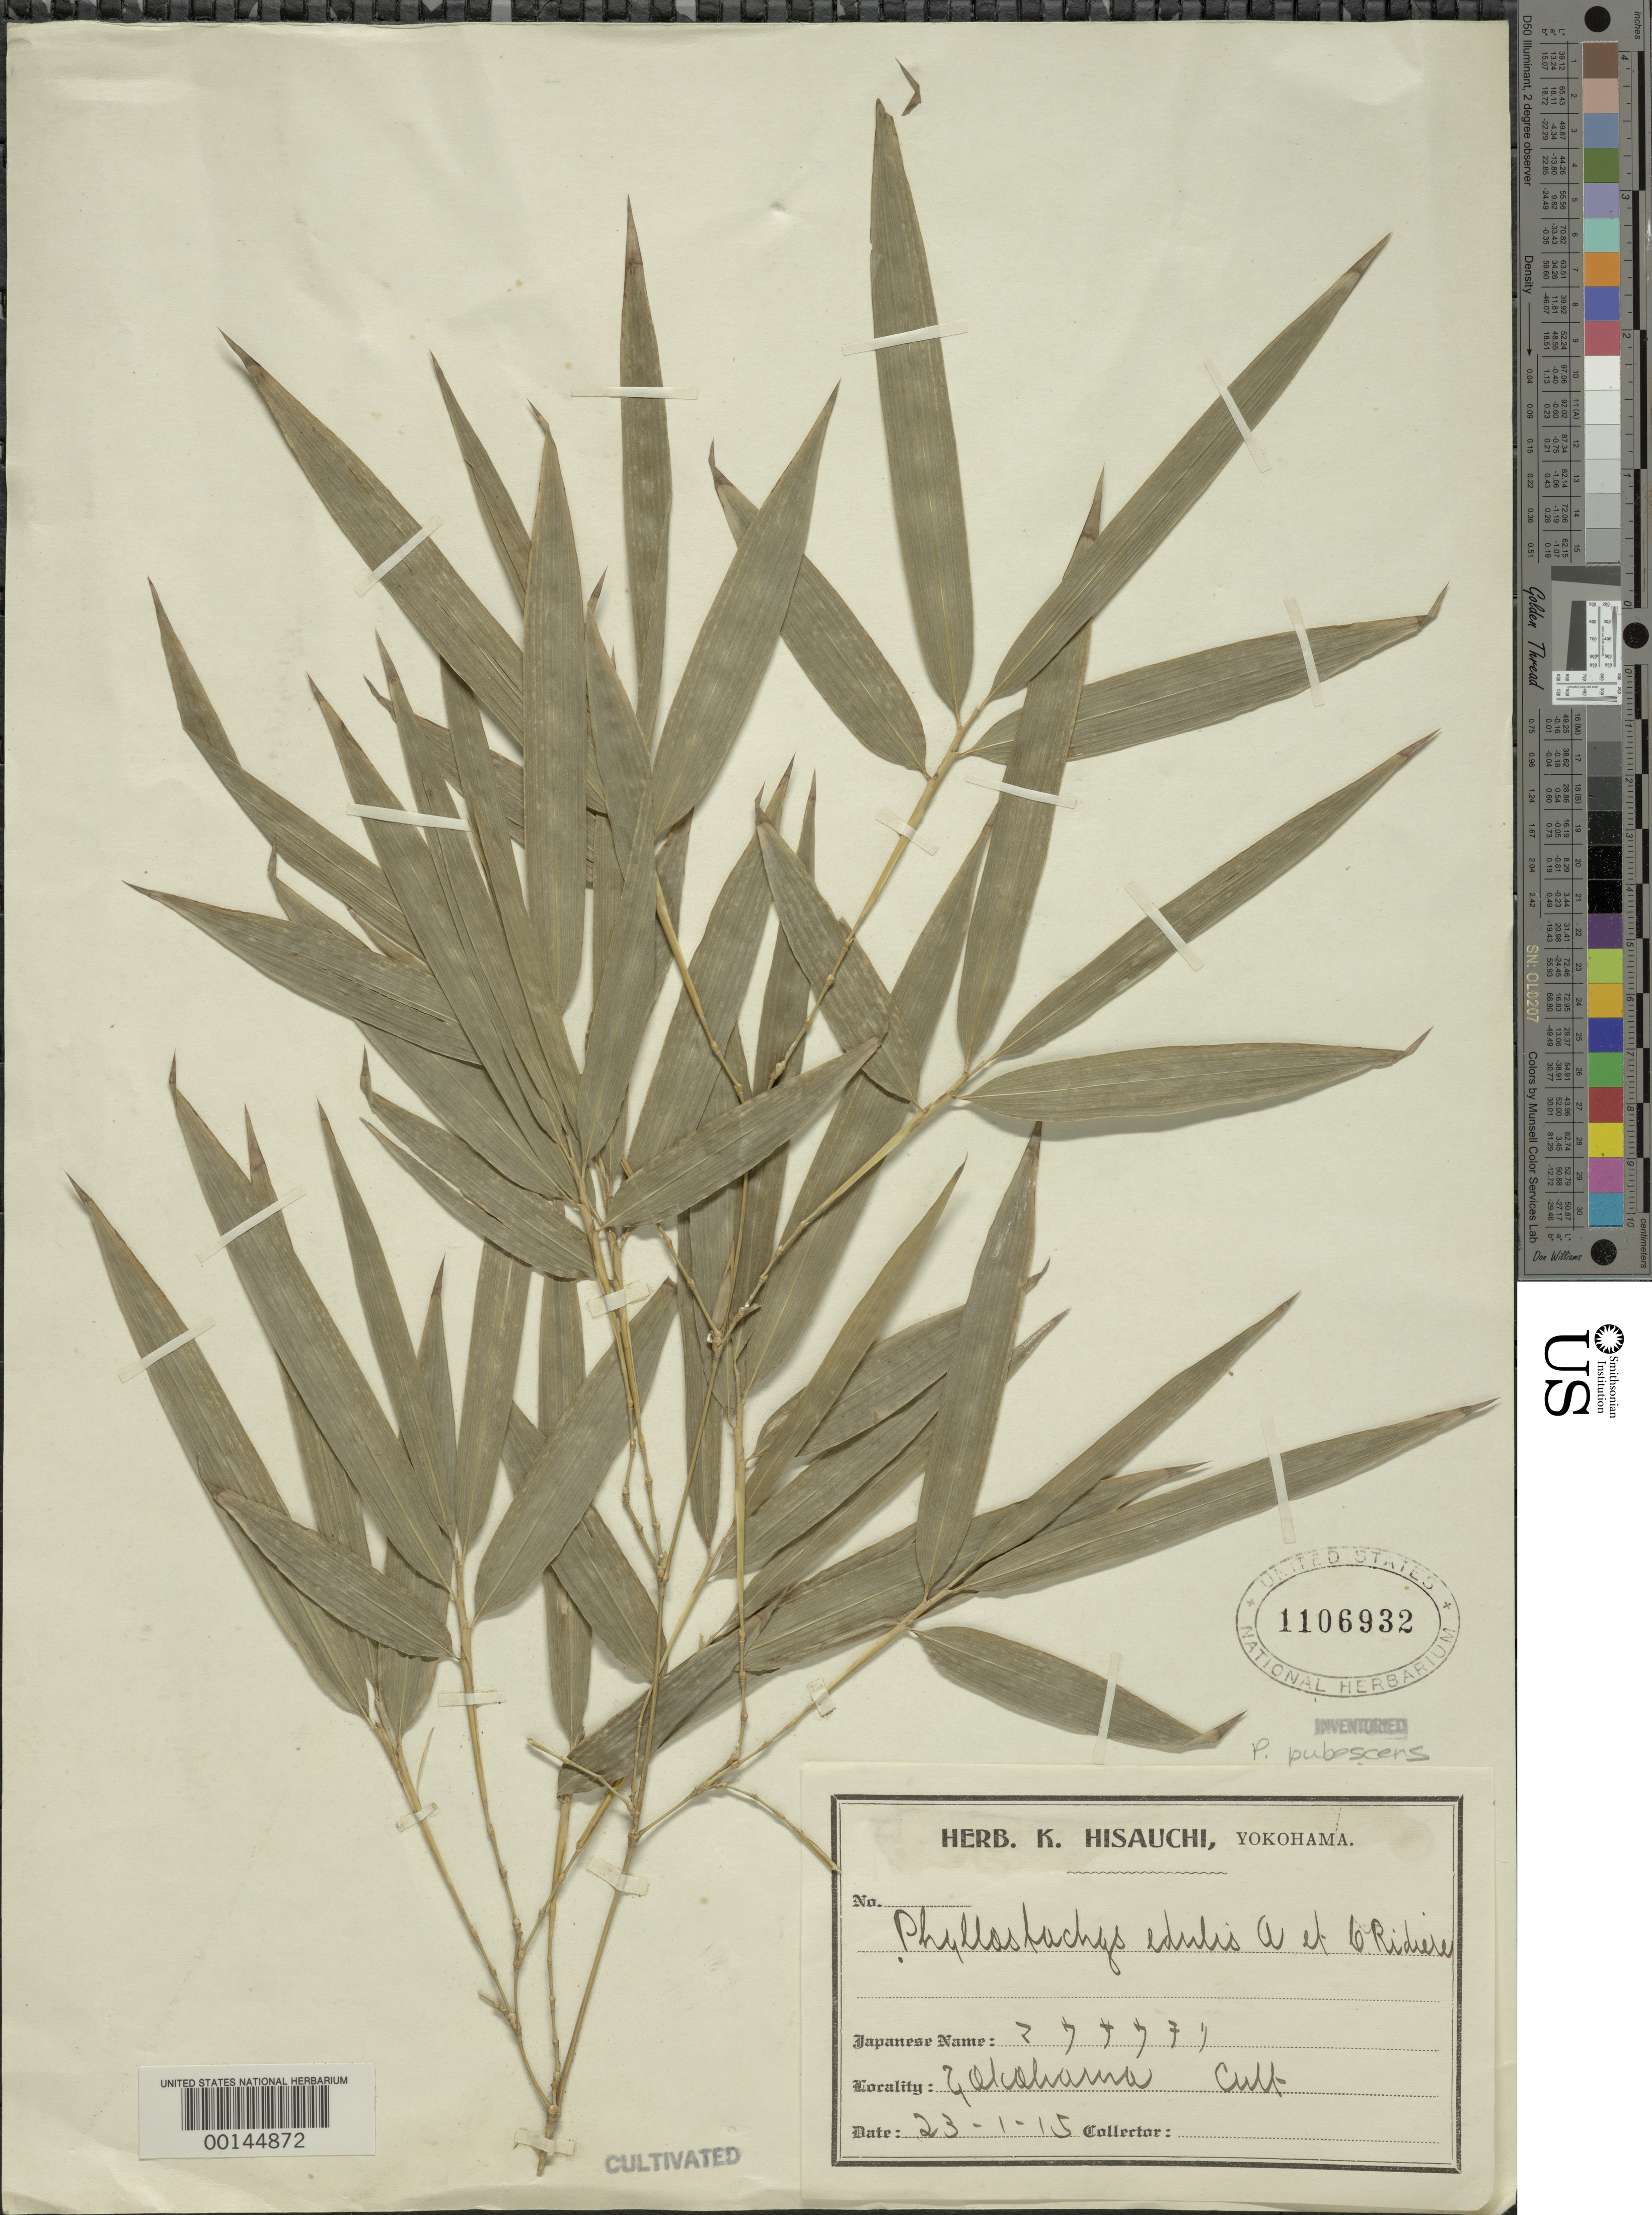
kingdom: Plantae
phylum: Tracheophyta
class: Liliopsida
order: Poales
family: Poaceae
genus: Phyllostachys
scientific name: Phyllostachys pubescens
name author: Mazel ex J. Houz.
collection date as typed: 23 Jan 1915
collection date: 1915-01-23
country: Japan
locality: Yokohama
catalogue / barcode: US 1106932